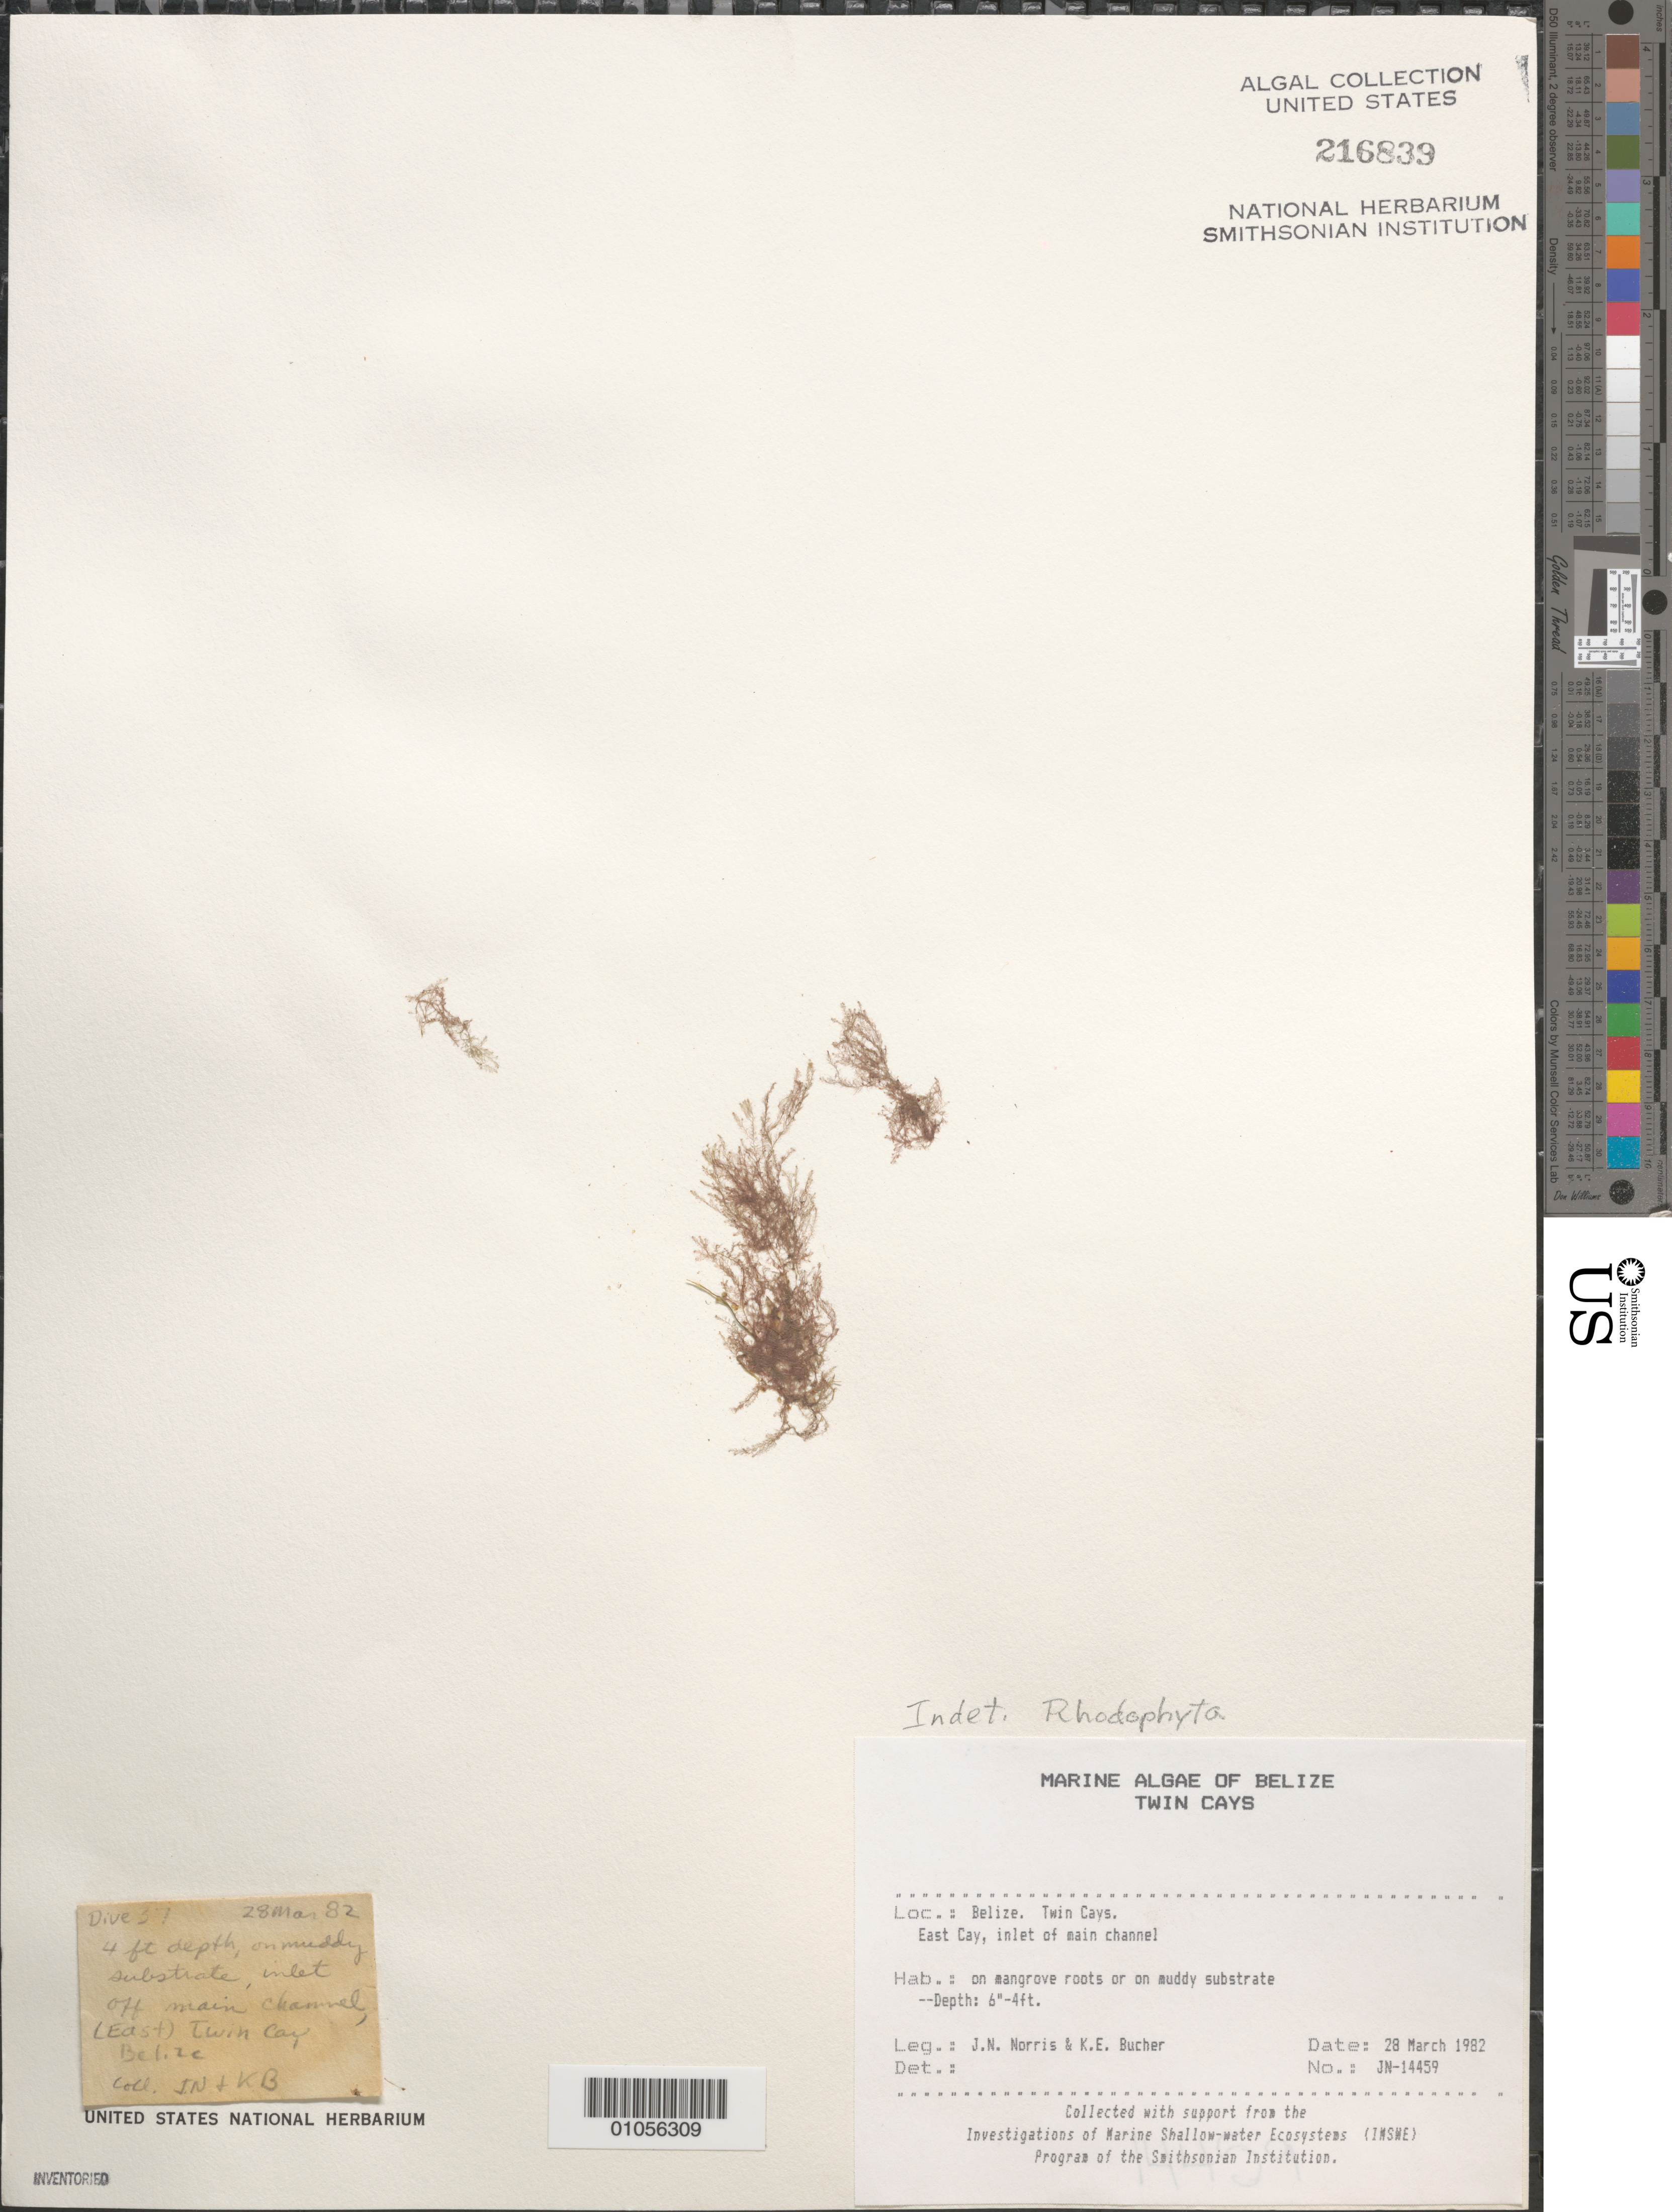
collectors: J. N. Norris & K. E. Bucher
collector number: JN-14459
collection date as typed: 28 Mar 1982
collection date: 1982-03-28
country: Belize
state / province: Stann Creek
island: East Cay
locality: Inlet of main channel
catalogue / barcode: US 216839